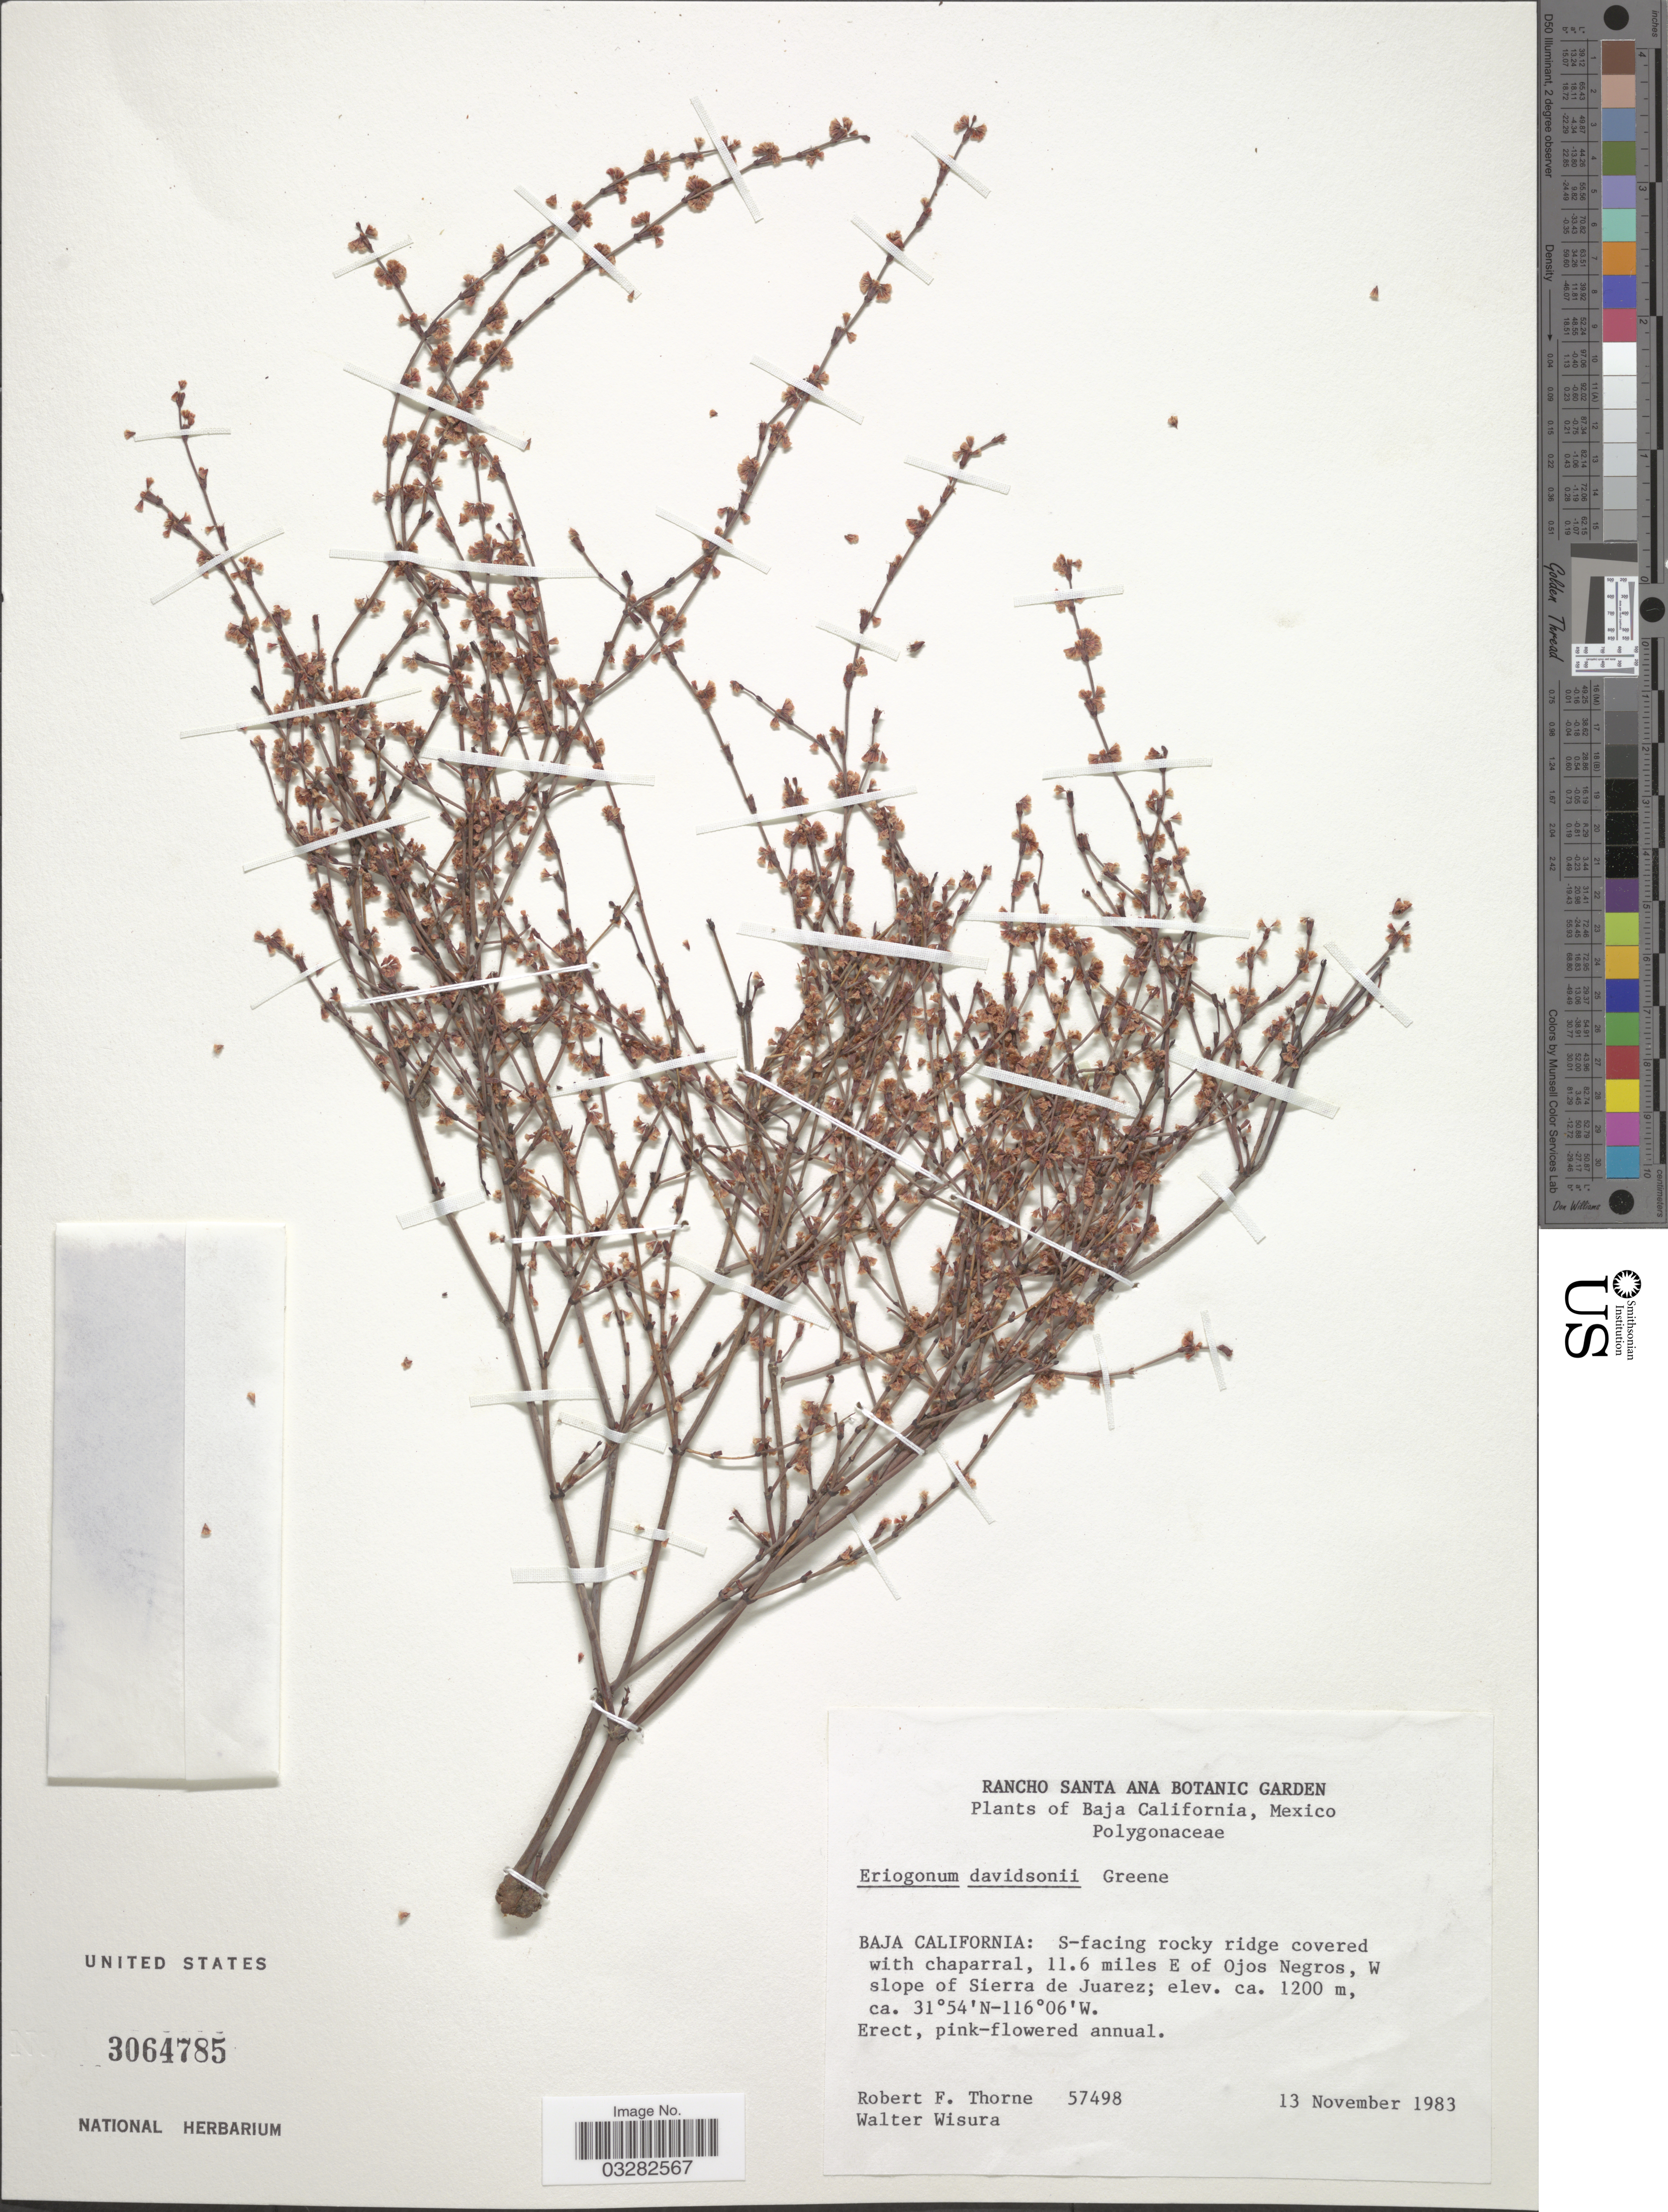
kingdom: Plantae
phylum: Tracheophyta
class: Magnoliopsida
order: Caryophyllales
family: Polygonaceae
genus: Eriogonum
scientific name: Eriogonum davidsonii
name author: Greene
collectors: R. F. Thorne & W. Wisura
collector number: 57498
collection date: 1983-11-13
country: Mexico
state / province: Baja California Norte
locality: S-facing rocky ridge covered with chaparral, 11.6 miles E of Ojos Negros, W slope of Sierra de Juarez.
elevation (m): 1200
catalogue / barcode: US 3064785